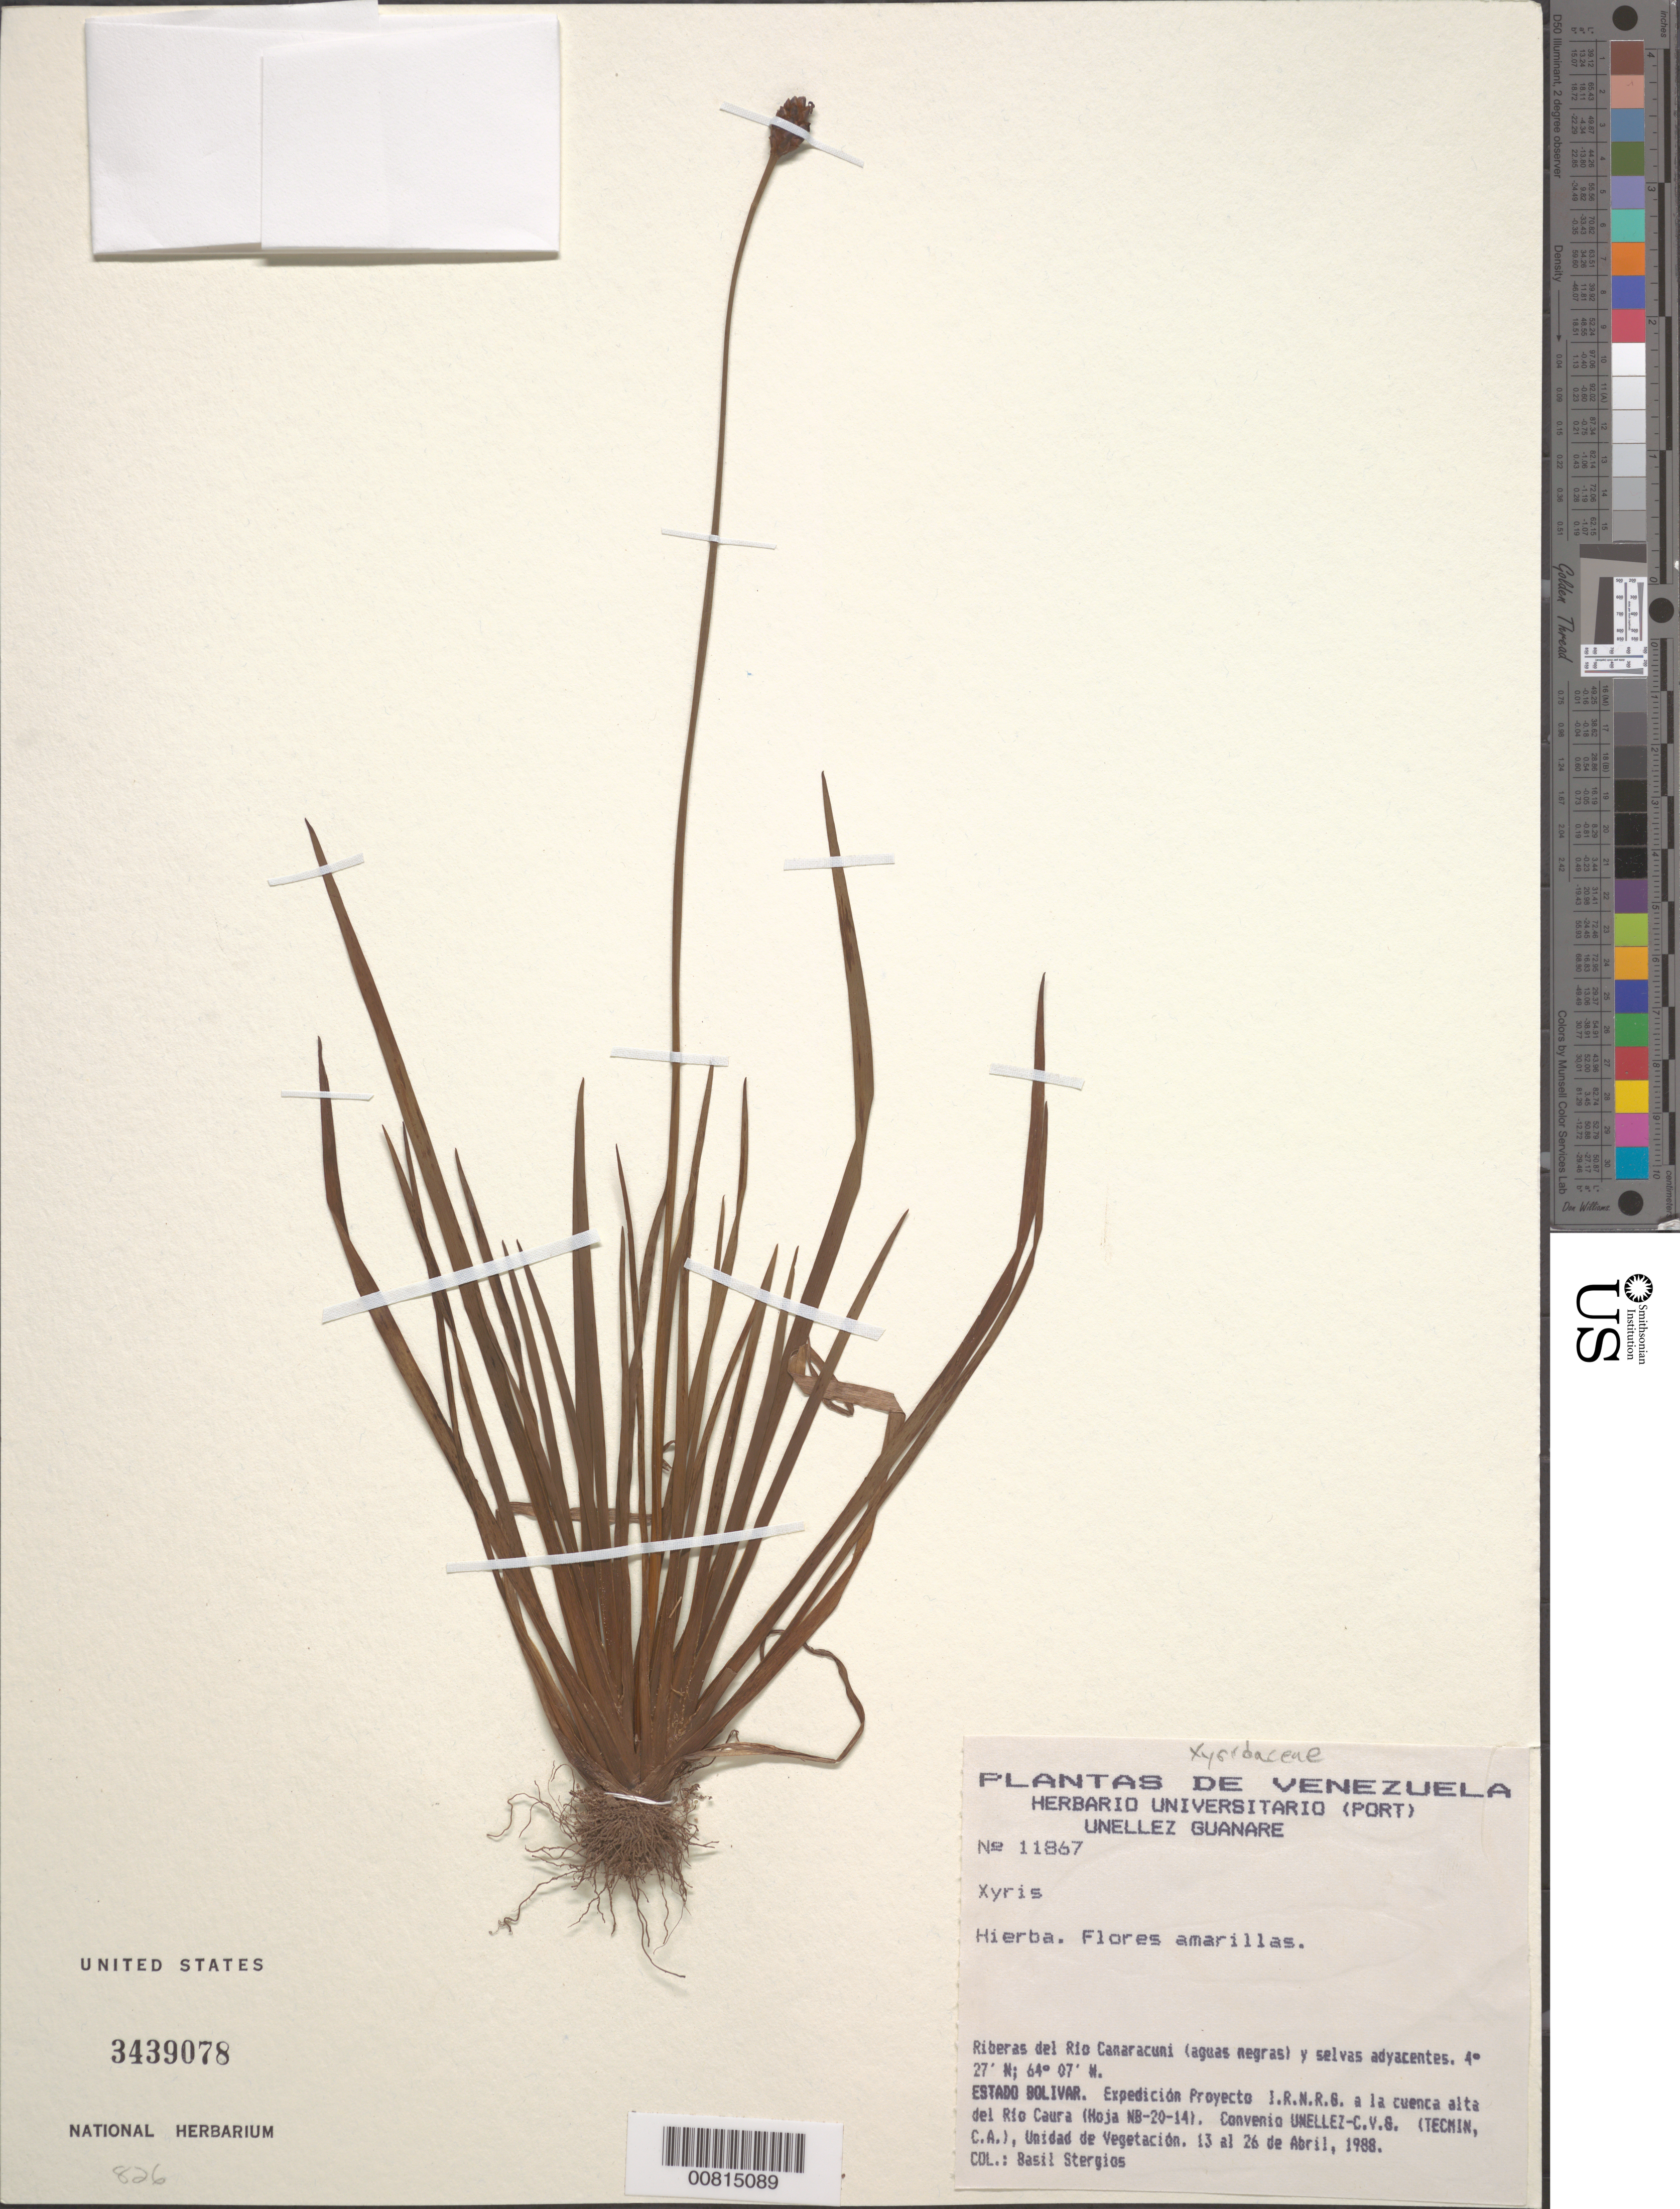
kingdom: Plantae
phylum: Tracheophyta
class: Liliopsida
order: Poales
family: Xyridaceae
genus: Xyris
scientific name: Xyris sp.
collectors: B. G. Stergios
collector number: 11867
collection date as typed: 13-Apr-88 to 26-Apr-88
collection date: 1988-04-13/1988-04-26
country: Venezuela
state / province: Bolívar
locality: Río Canaracuni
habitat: Riberas del río (aguas negras) y selvas adyacentes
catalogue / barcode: US 3439078